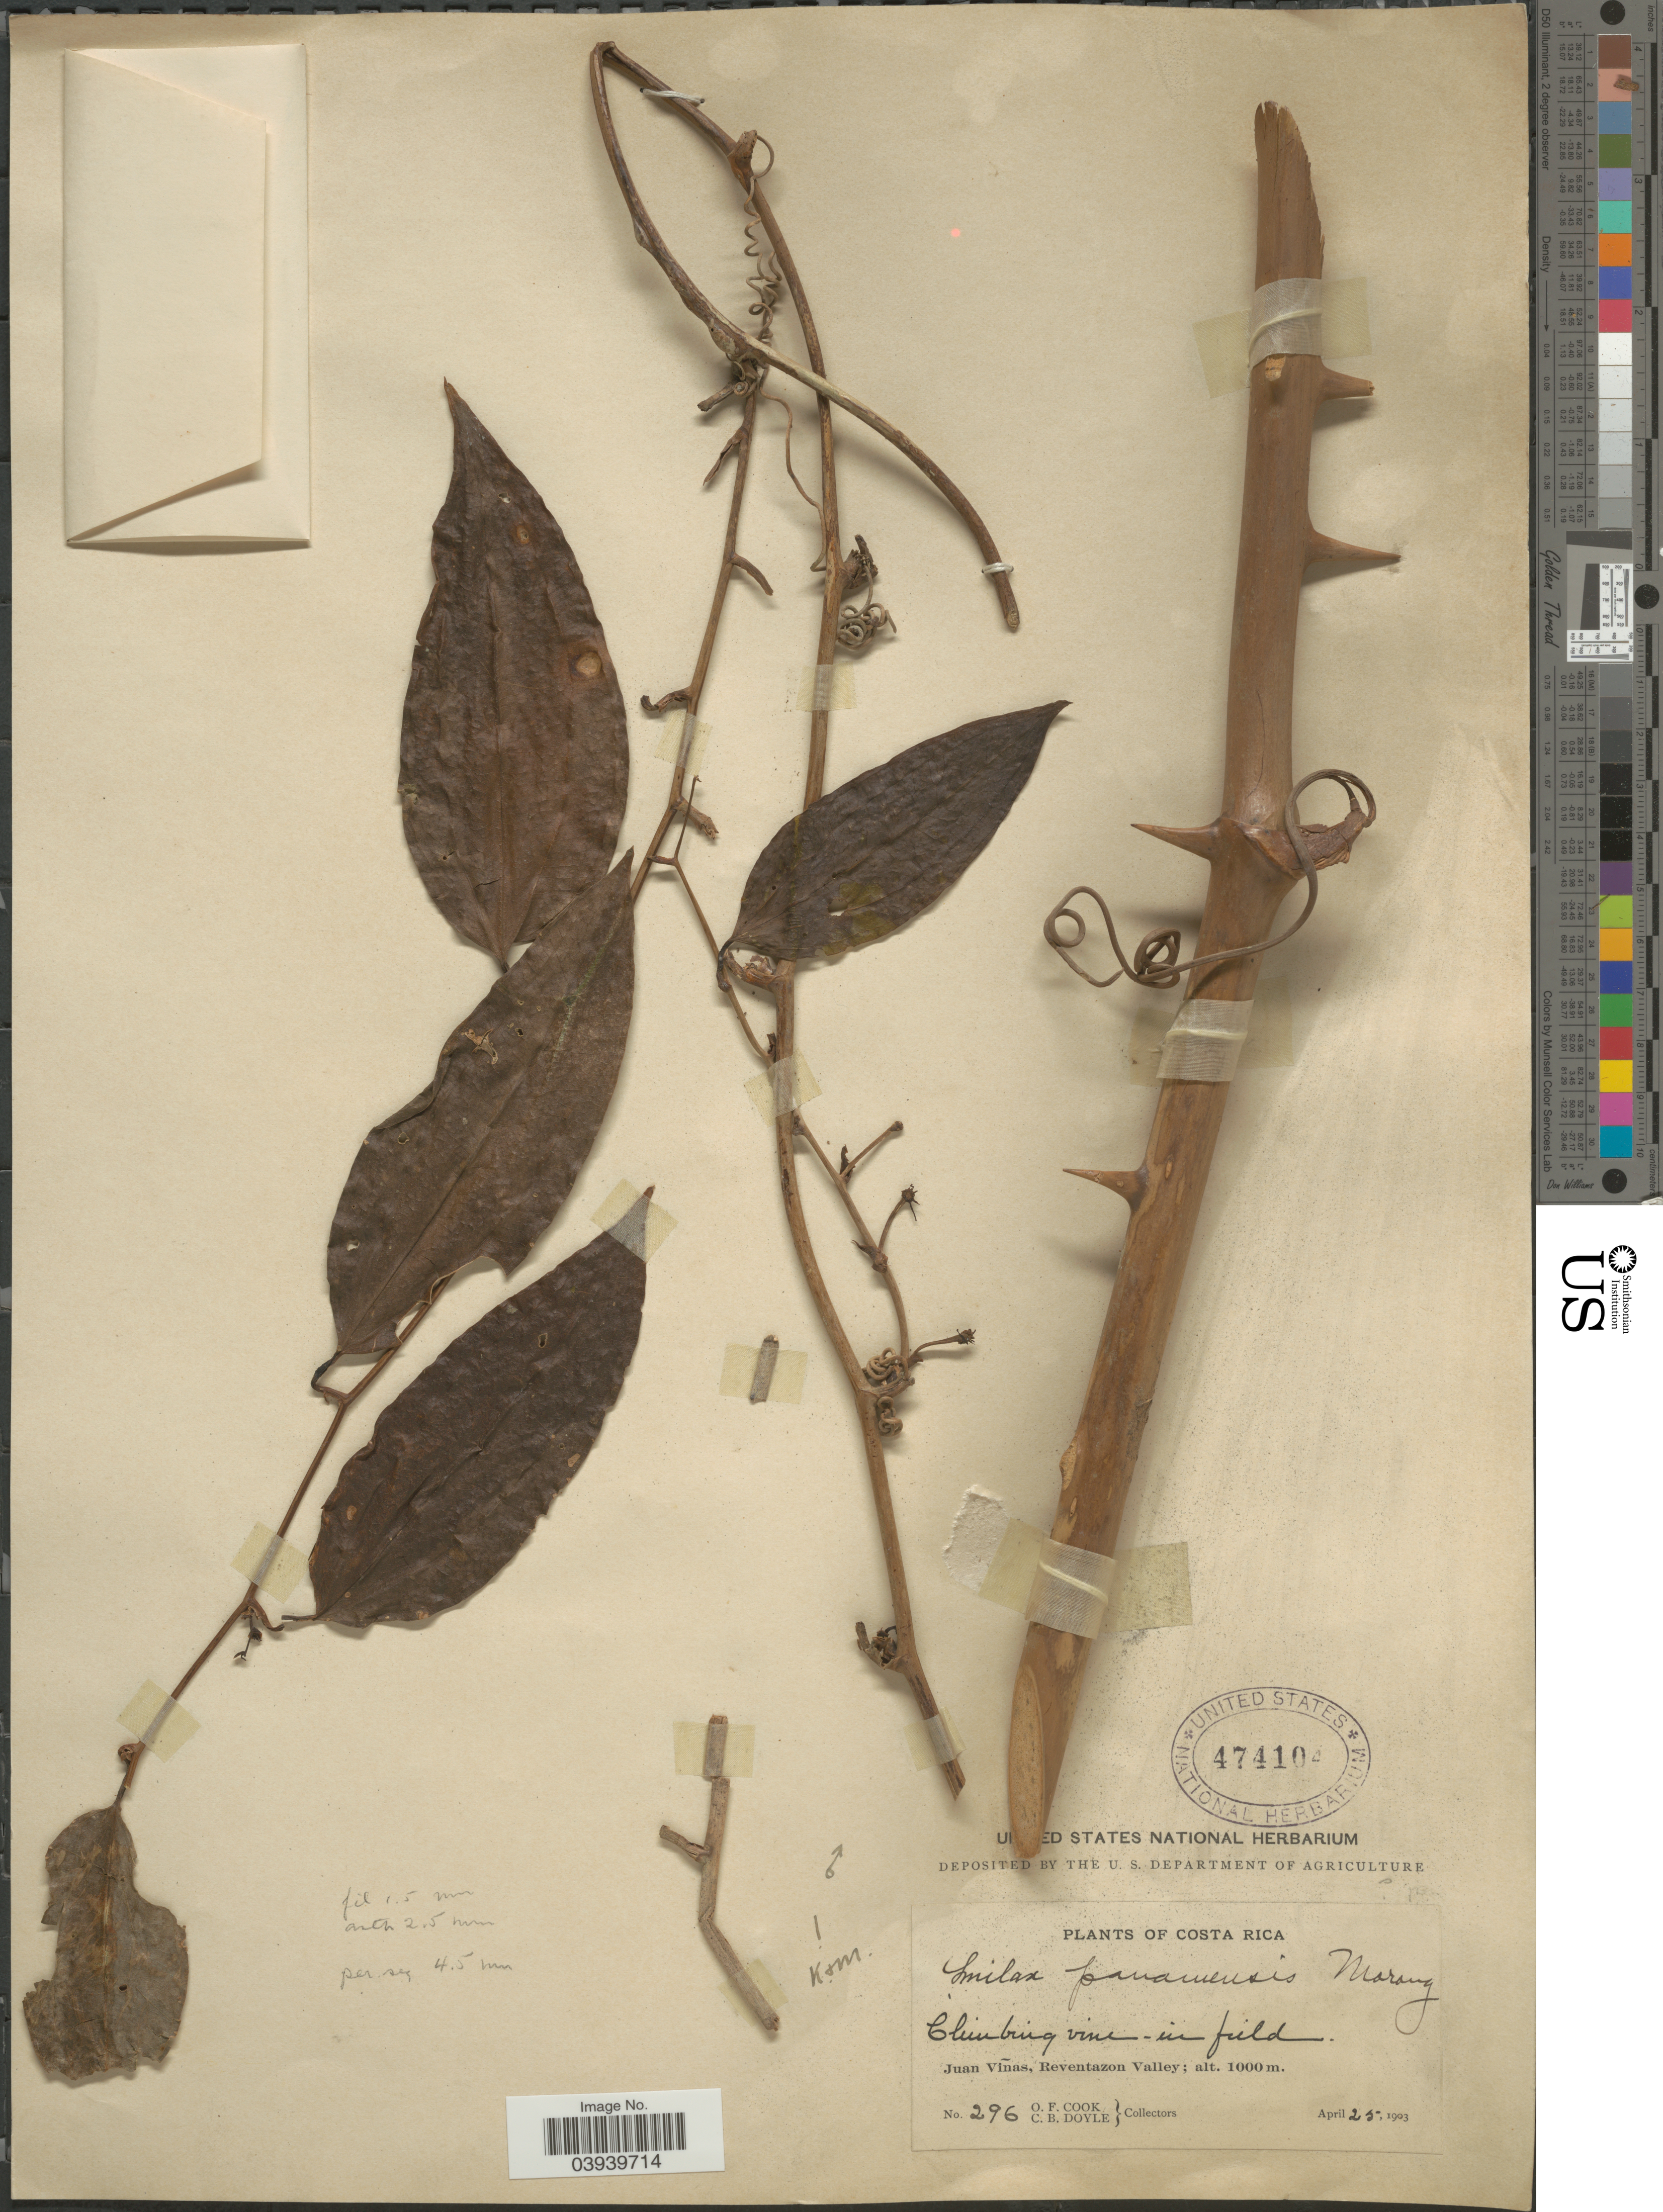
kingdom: Plantae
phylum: Tracheophyta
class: Liliopsida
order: Liliales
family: Smilacaceae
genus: Smilax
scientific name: Smilax panamensis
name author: Morong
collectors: O. F. Cook & C. Doyle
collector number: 296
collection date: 1903-04-25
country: Costa Rica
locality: Juan Viñas, Reventazon Valley.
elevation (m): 1000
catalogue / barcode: US 47410